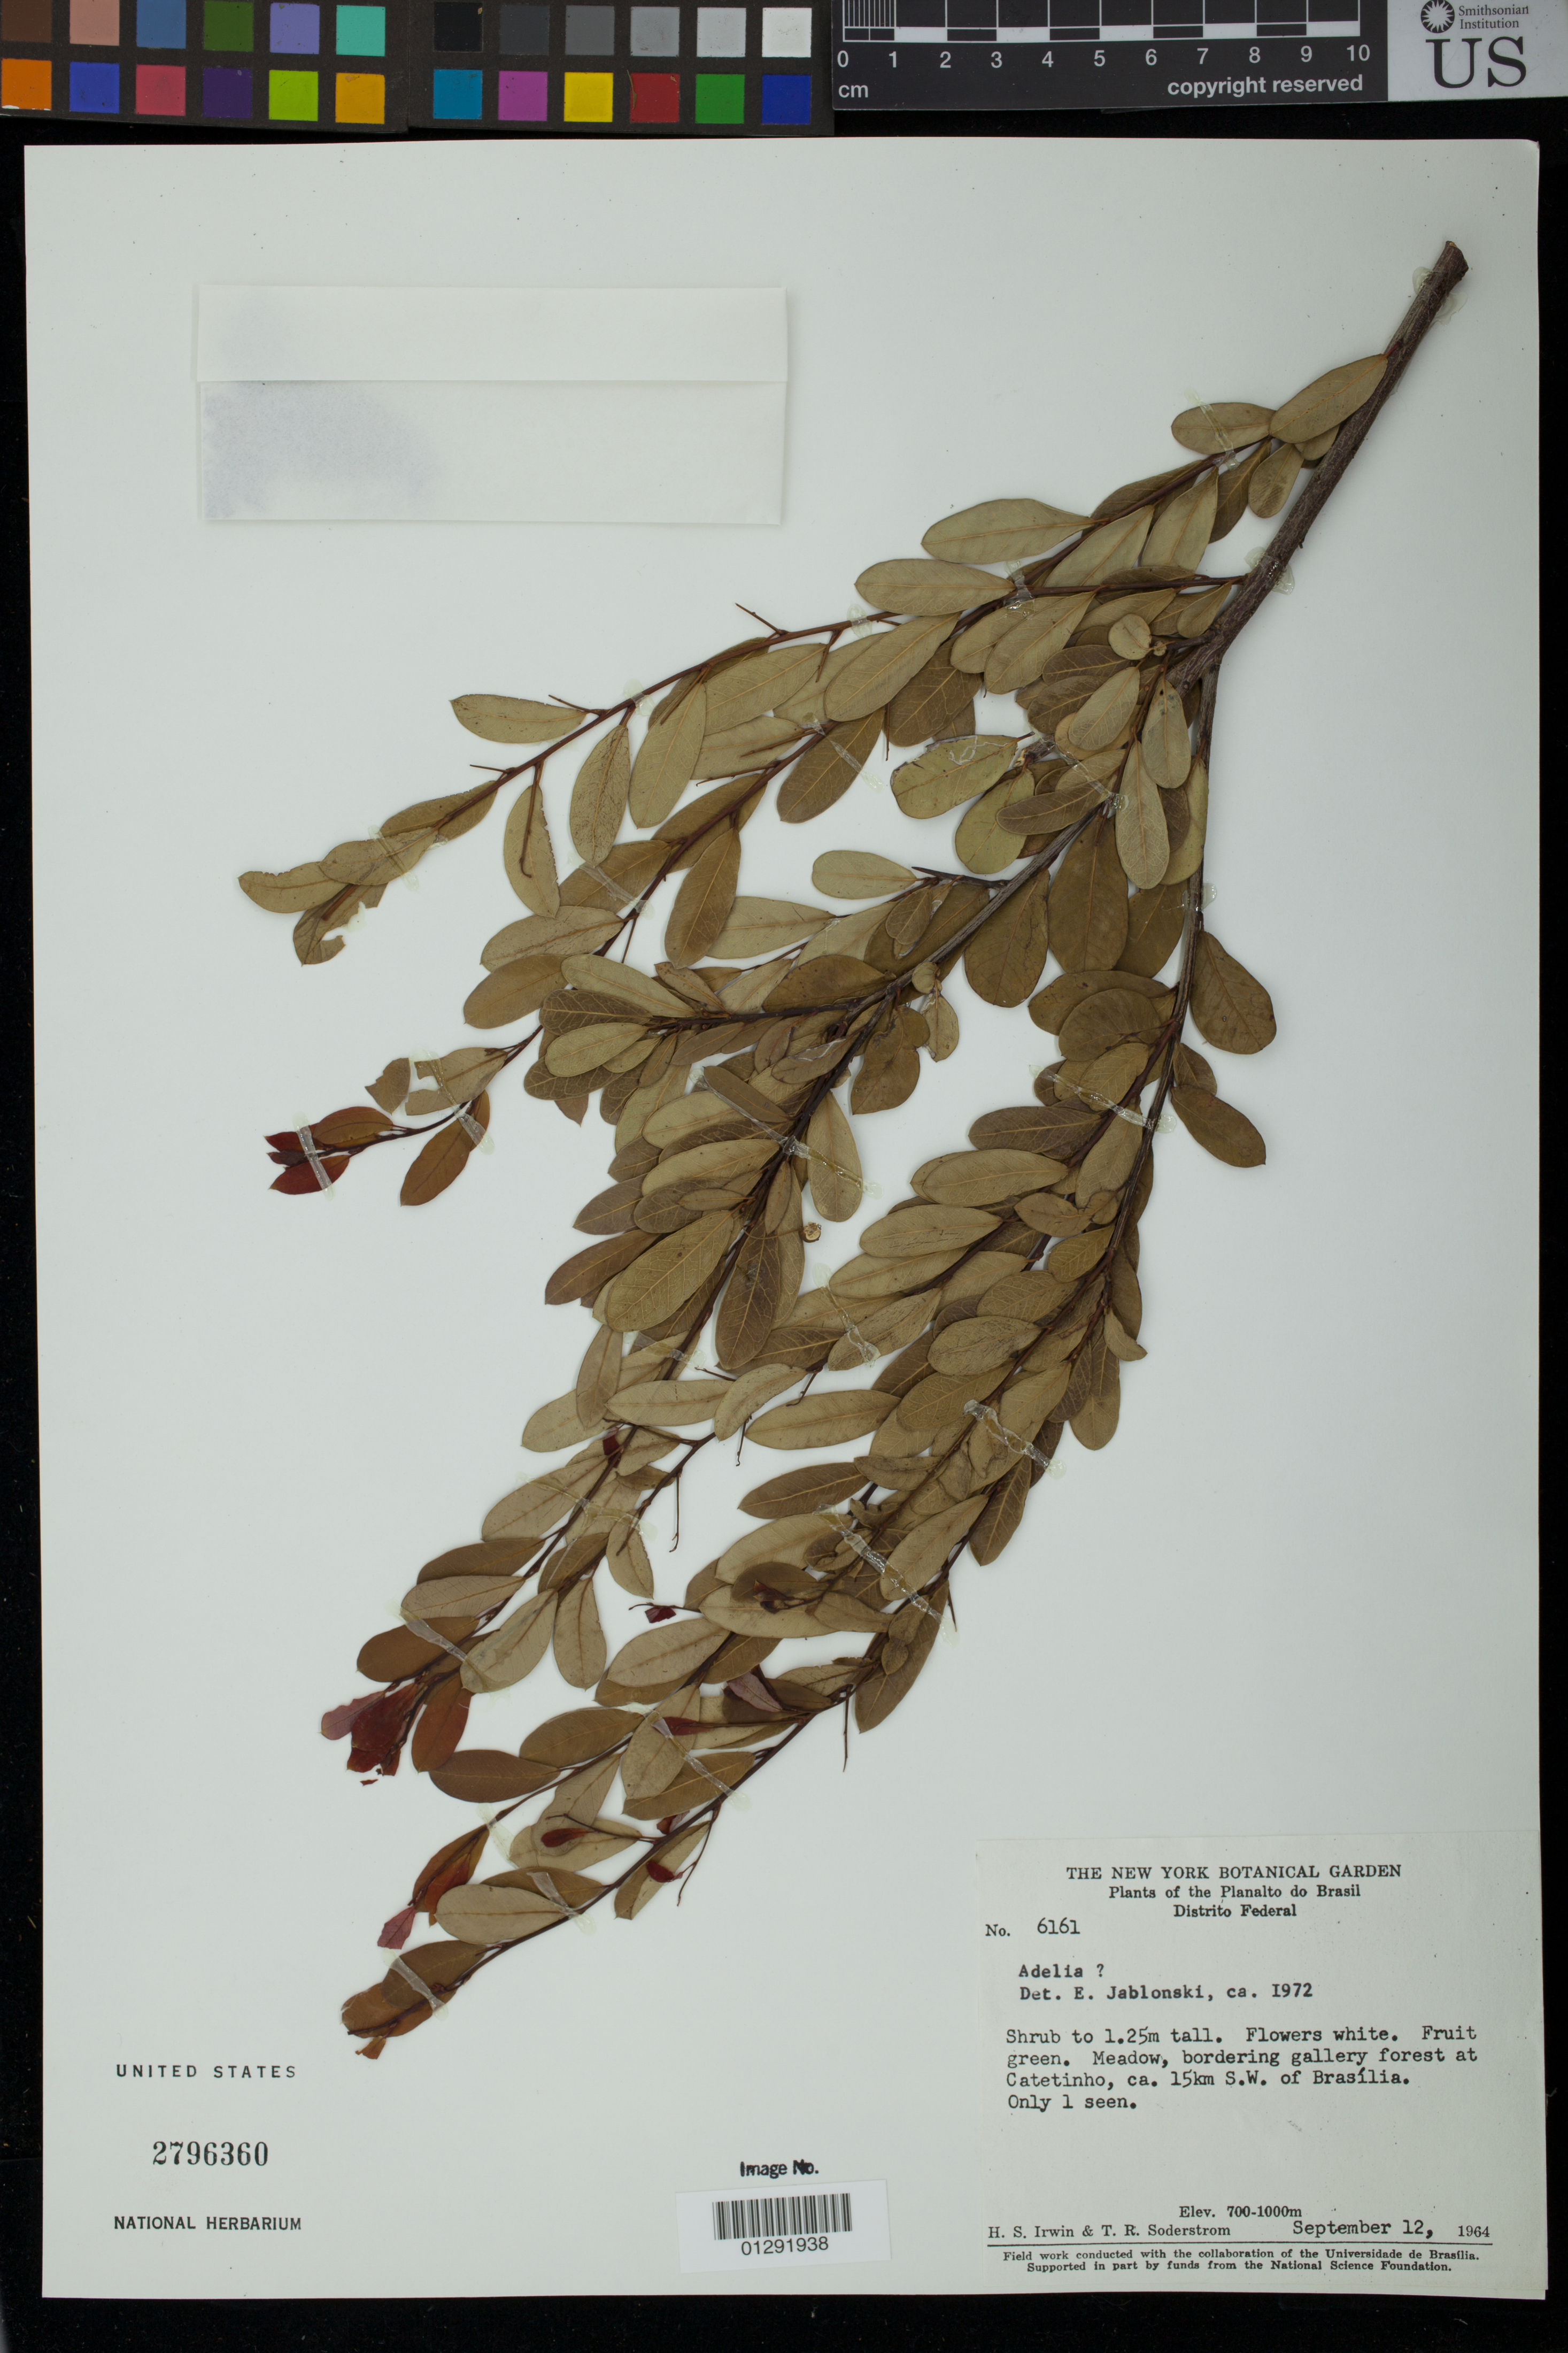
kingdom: Plantae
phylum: Tracheophyta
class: Magnoliopsida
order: Malpighiales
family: Euphorbiaceae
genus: Sebastiania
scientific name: Sebastiania sp.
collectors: H. Irwin & T. R. Soderstrom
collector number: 6161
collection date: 1964-09-12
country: Brazil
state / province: Distrito Federal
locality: Catetinho, ca. 15km S.W. of Brasilia.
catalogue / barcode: US 2796360